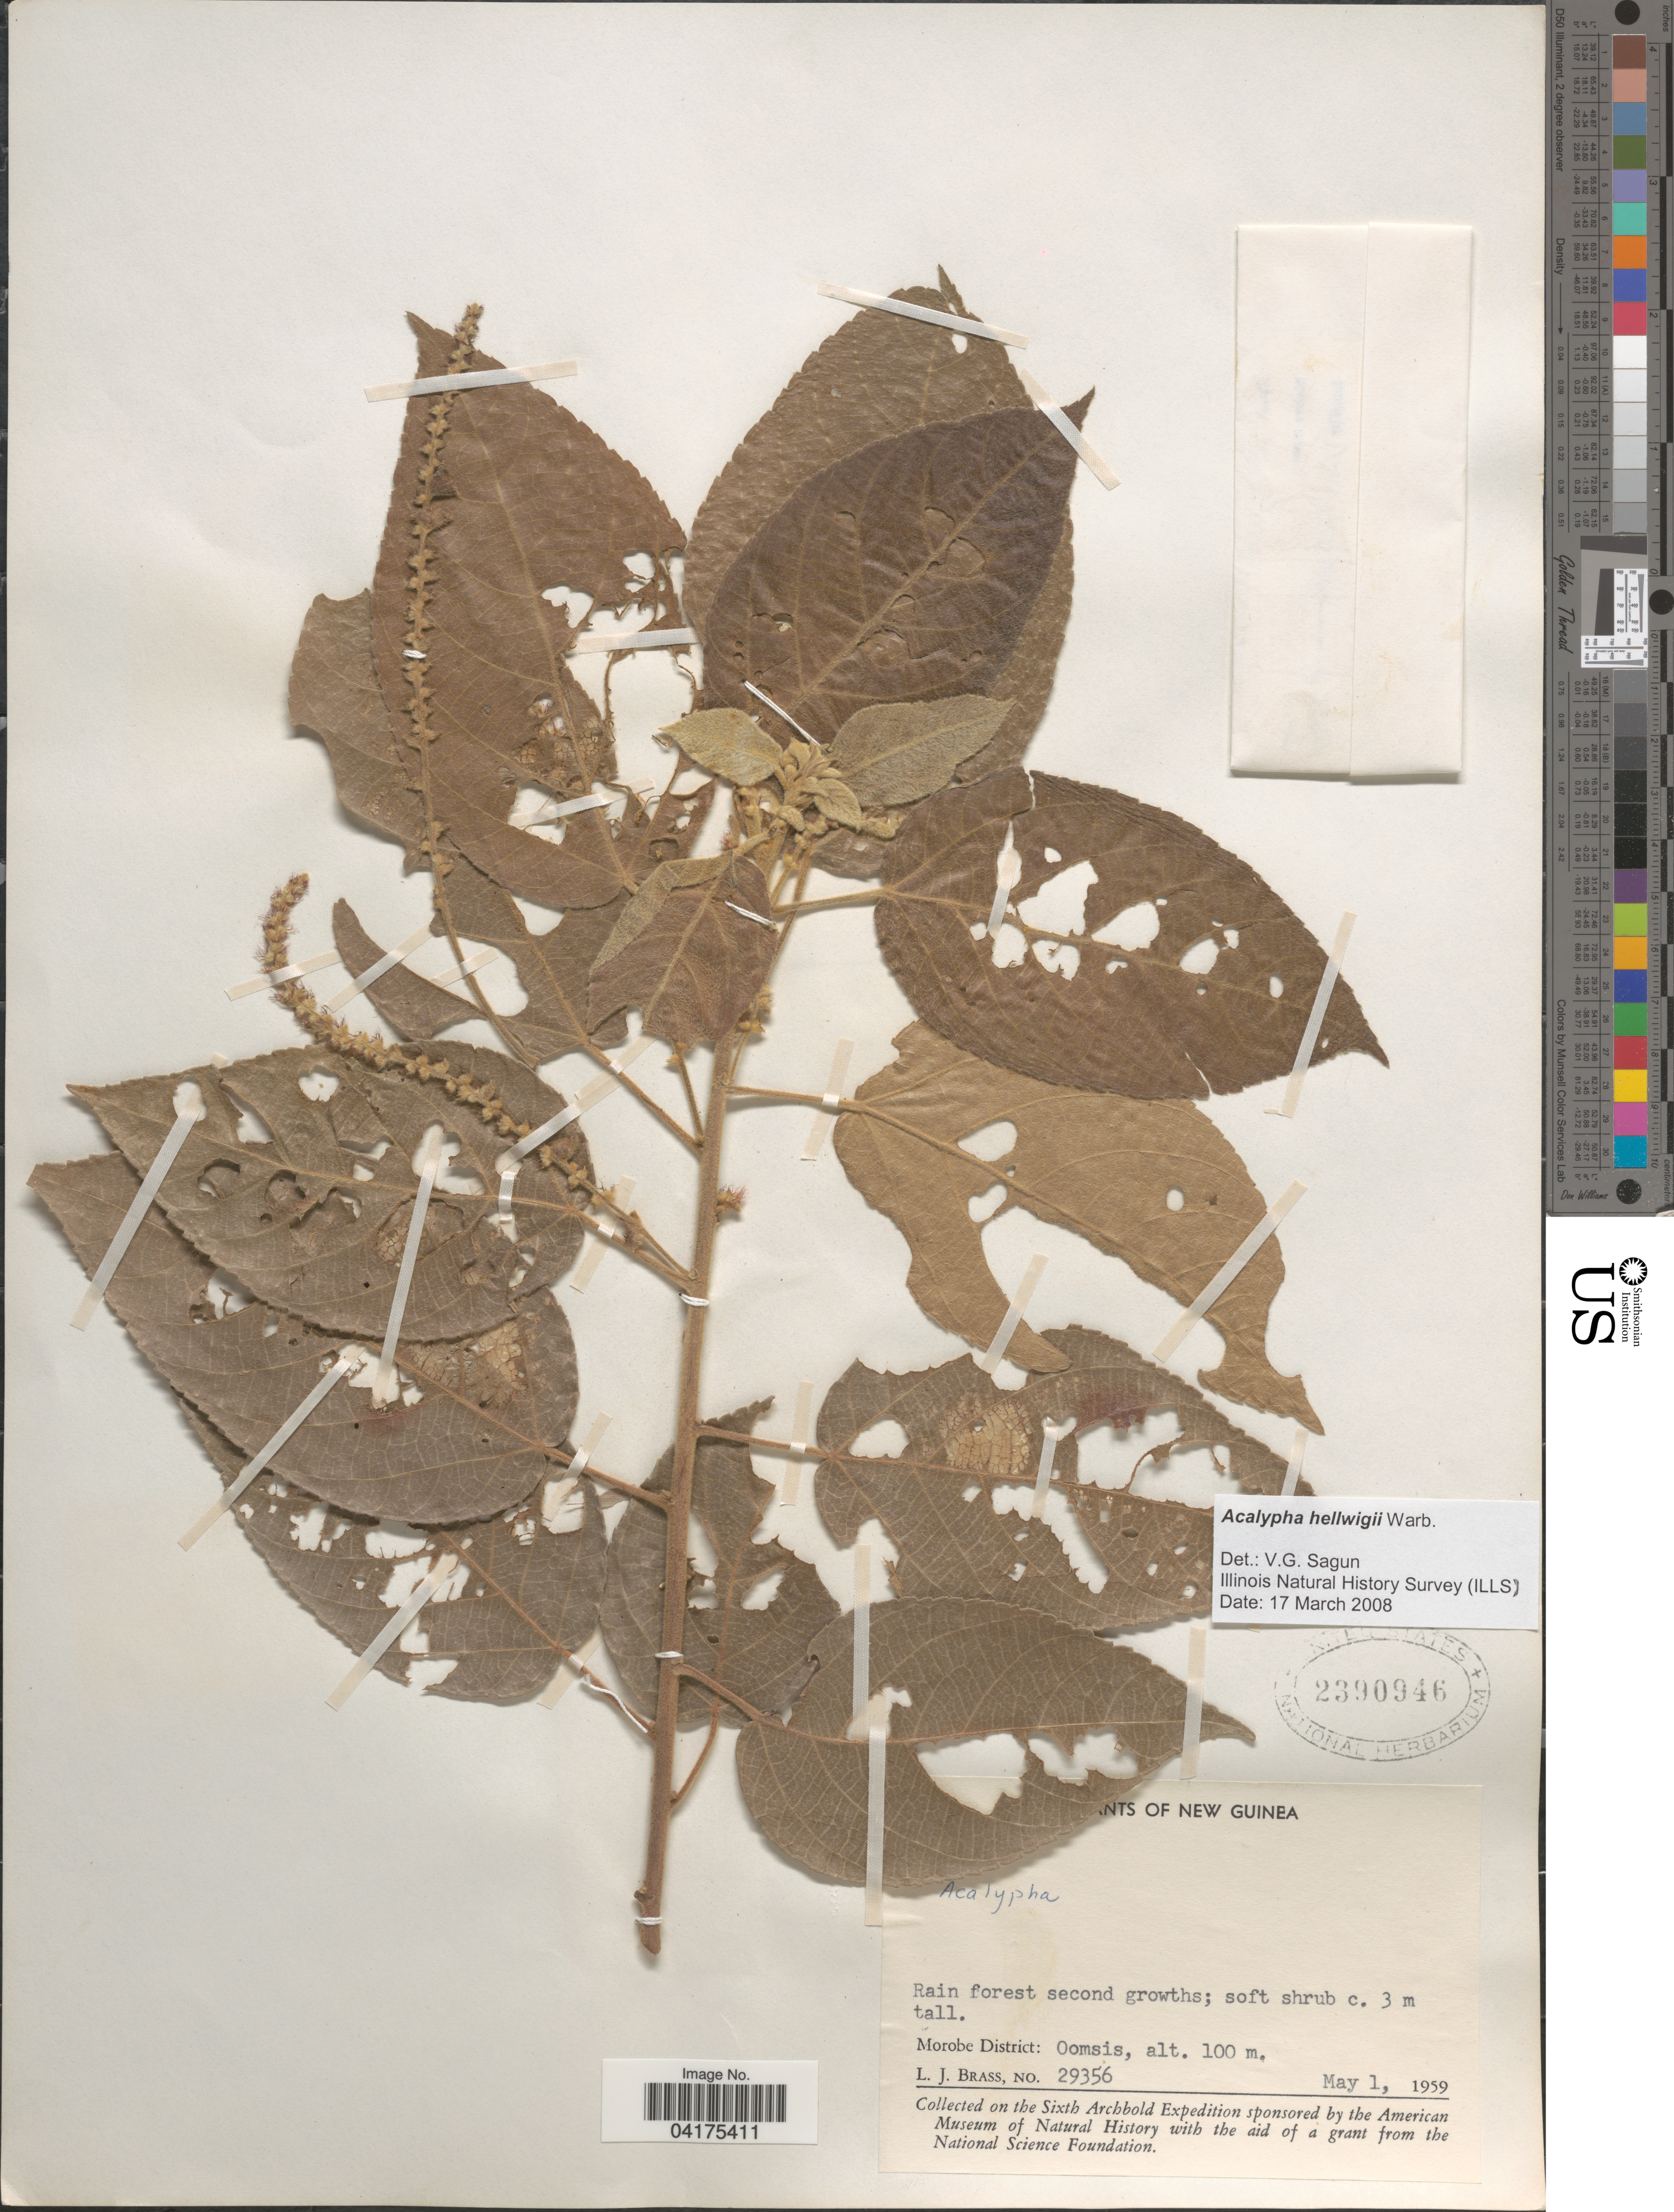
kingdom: Plantae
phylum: Tracheophyta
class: Magnoliopsida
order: Malpighiales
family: Euphorbiaceae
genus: Acalypha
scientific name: Acalypha hellwigii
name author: Warb.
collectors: L. J. Brass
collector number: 29356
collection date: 1959-05-01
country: Papua New Guinea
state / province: Morobe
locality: New Guinea. Morobe District: Oomsis. The Sixth Archbold Expedition.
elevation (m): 100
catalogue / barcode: US 2390946